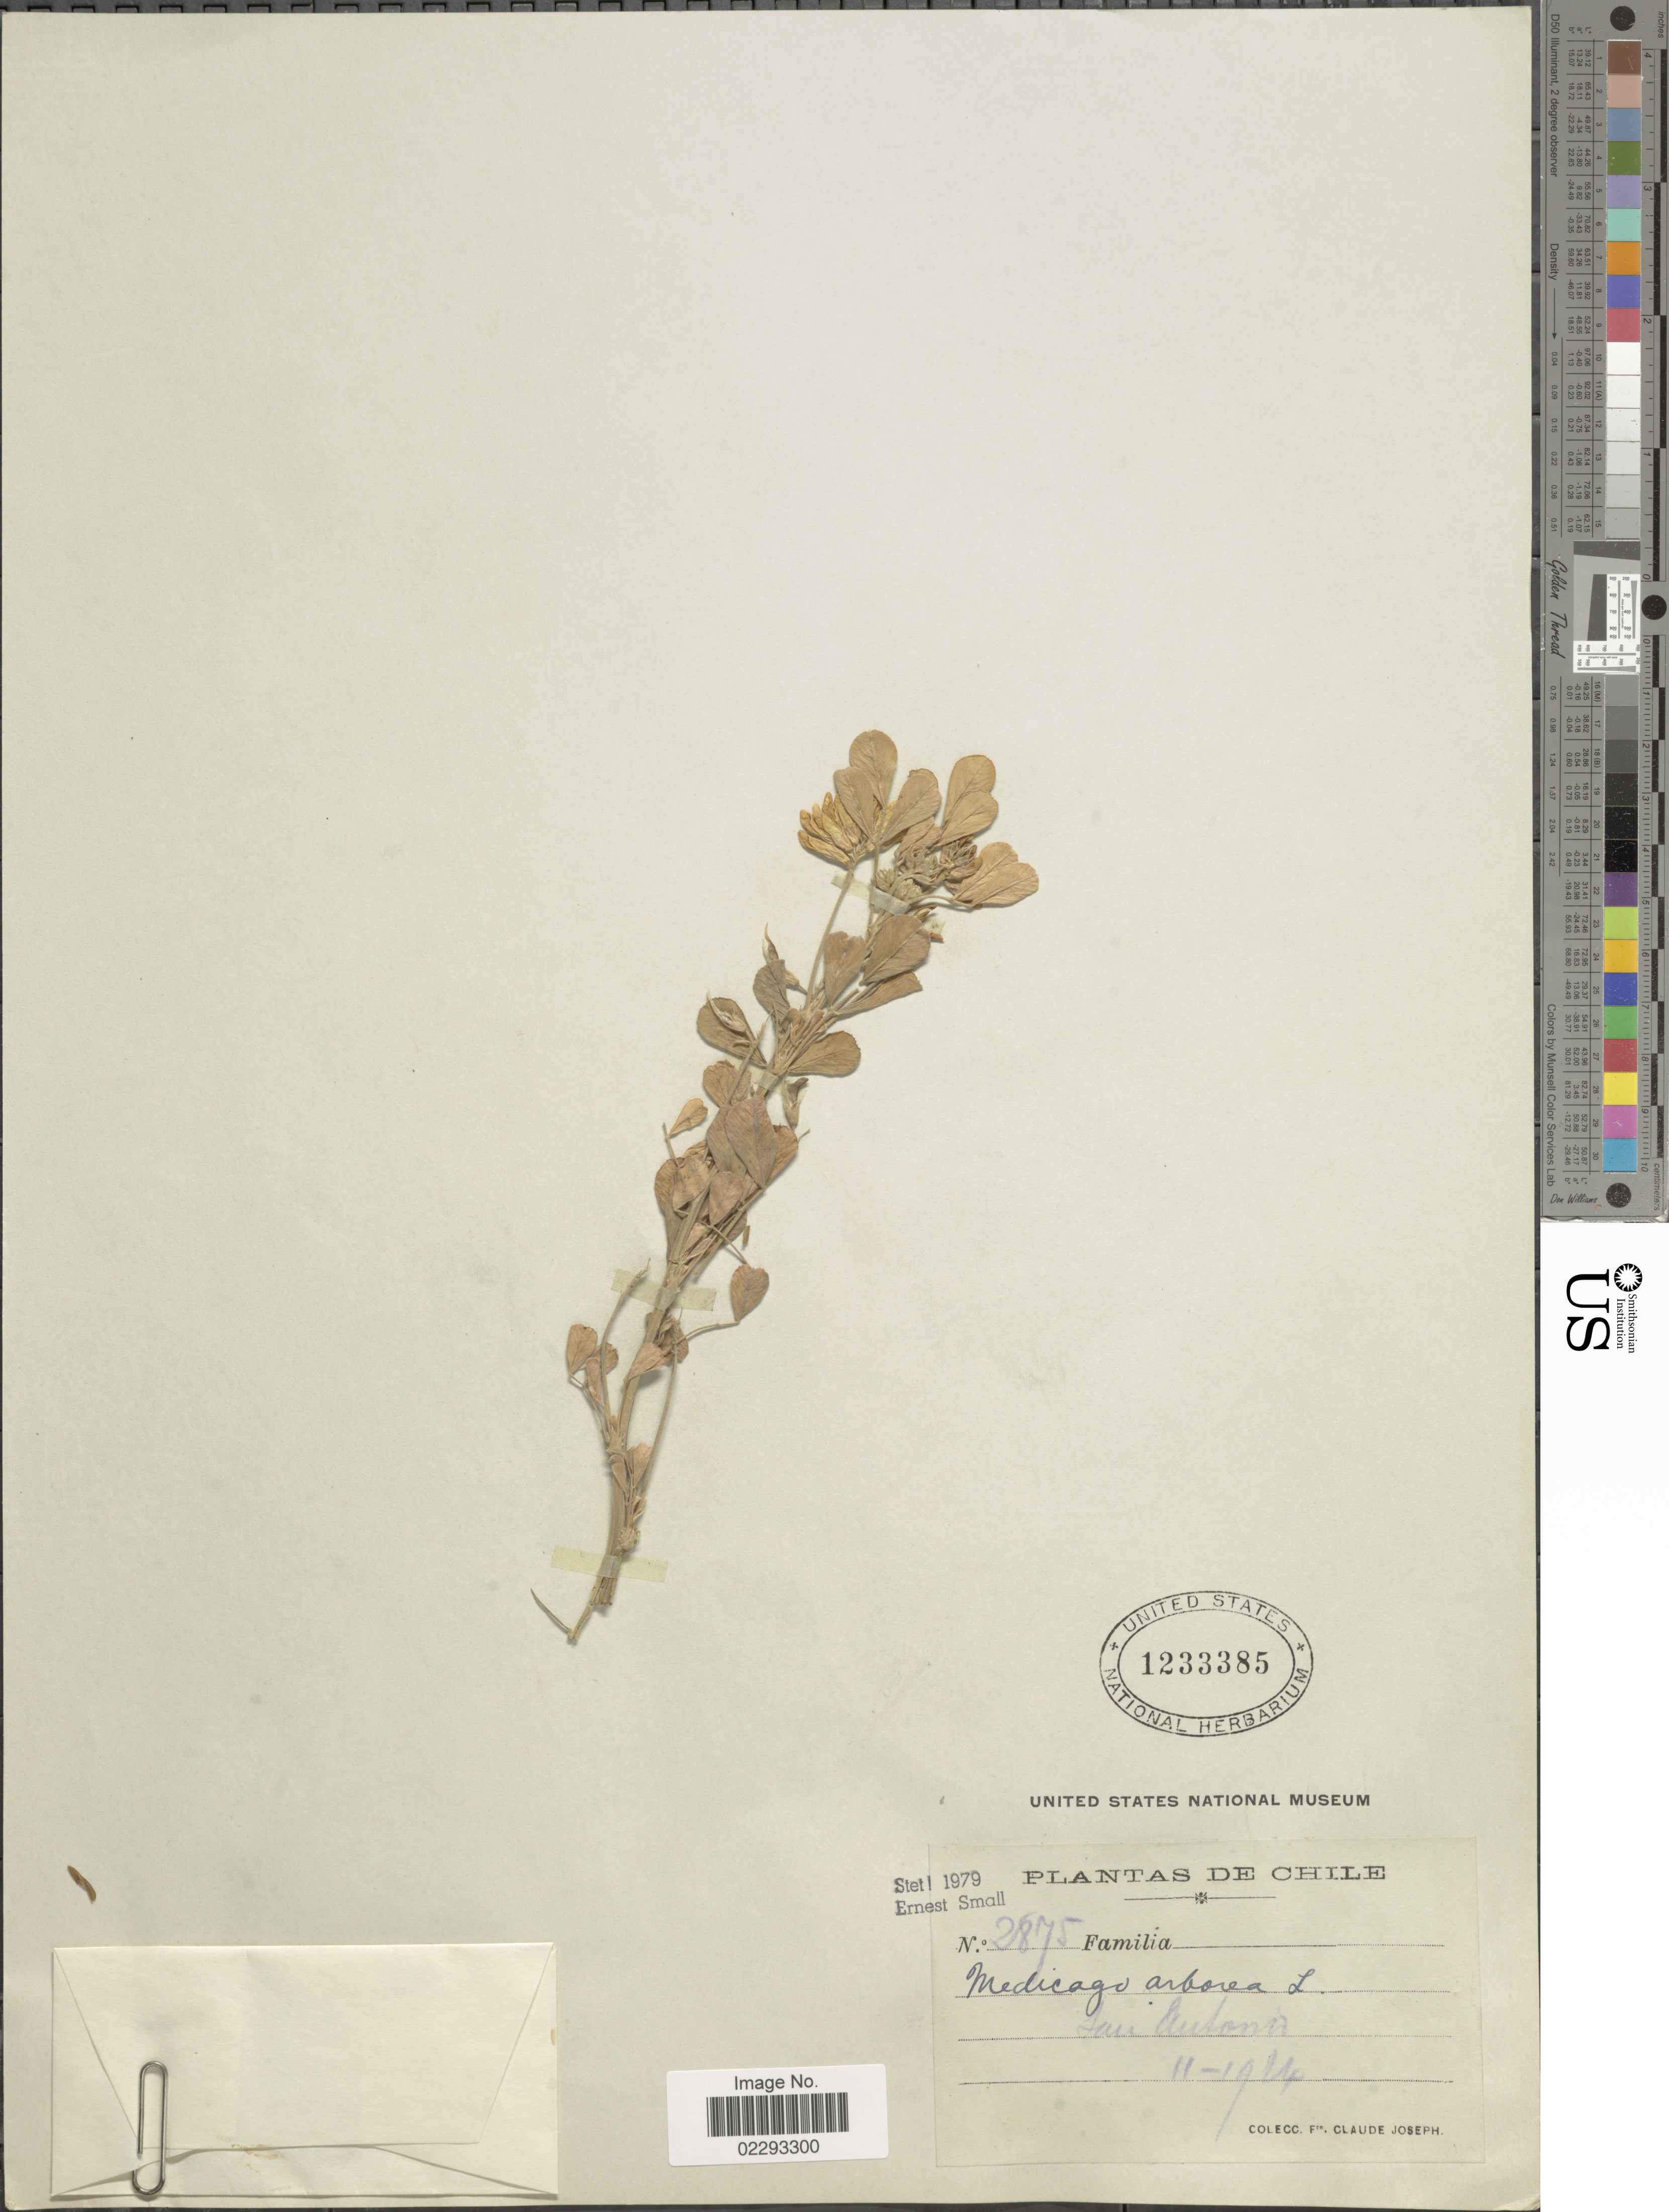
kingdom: Plantae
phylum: Tracheophyta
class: Magnoliopsida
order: Fabales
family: Fabaceae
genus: Medicago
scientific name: Medicago arborea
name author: L.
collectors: Bro. Claude-Joseph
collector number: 2875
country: Chile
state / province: Atacama (III)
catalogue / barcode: US 1233385